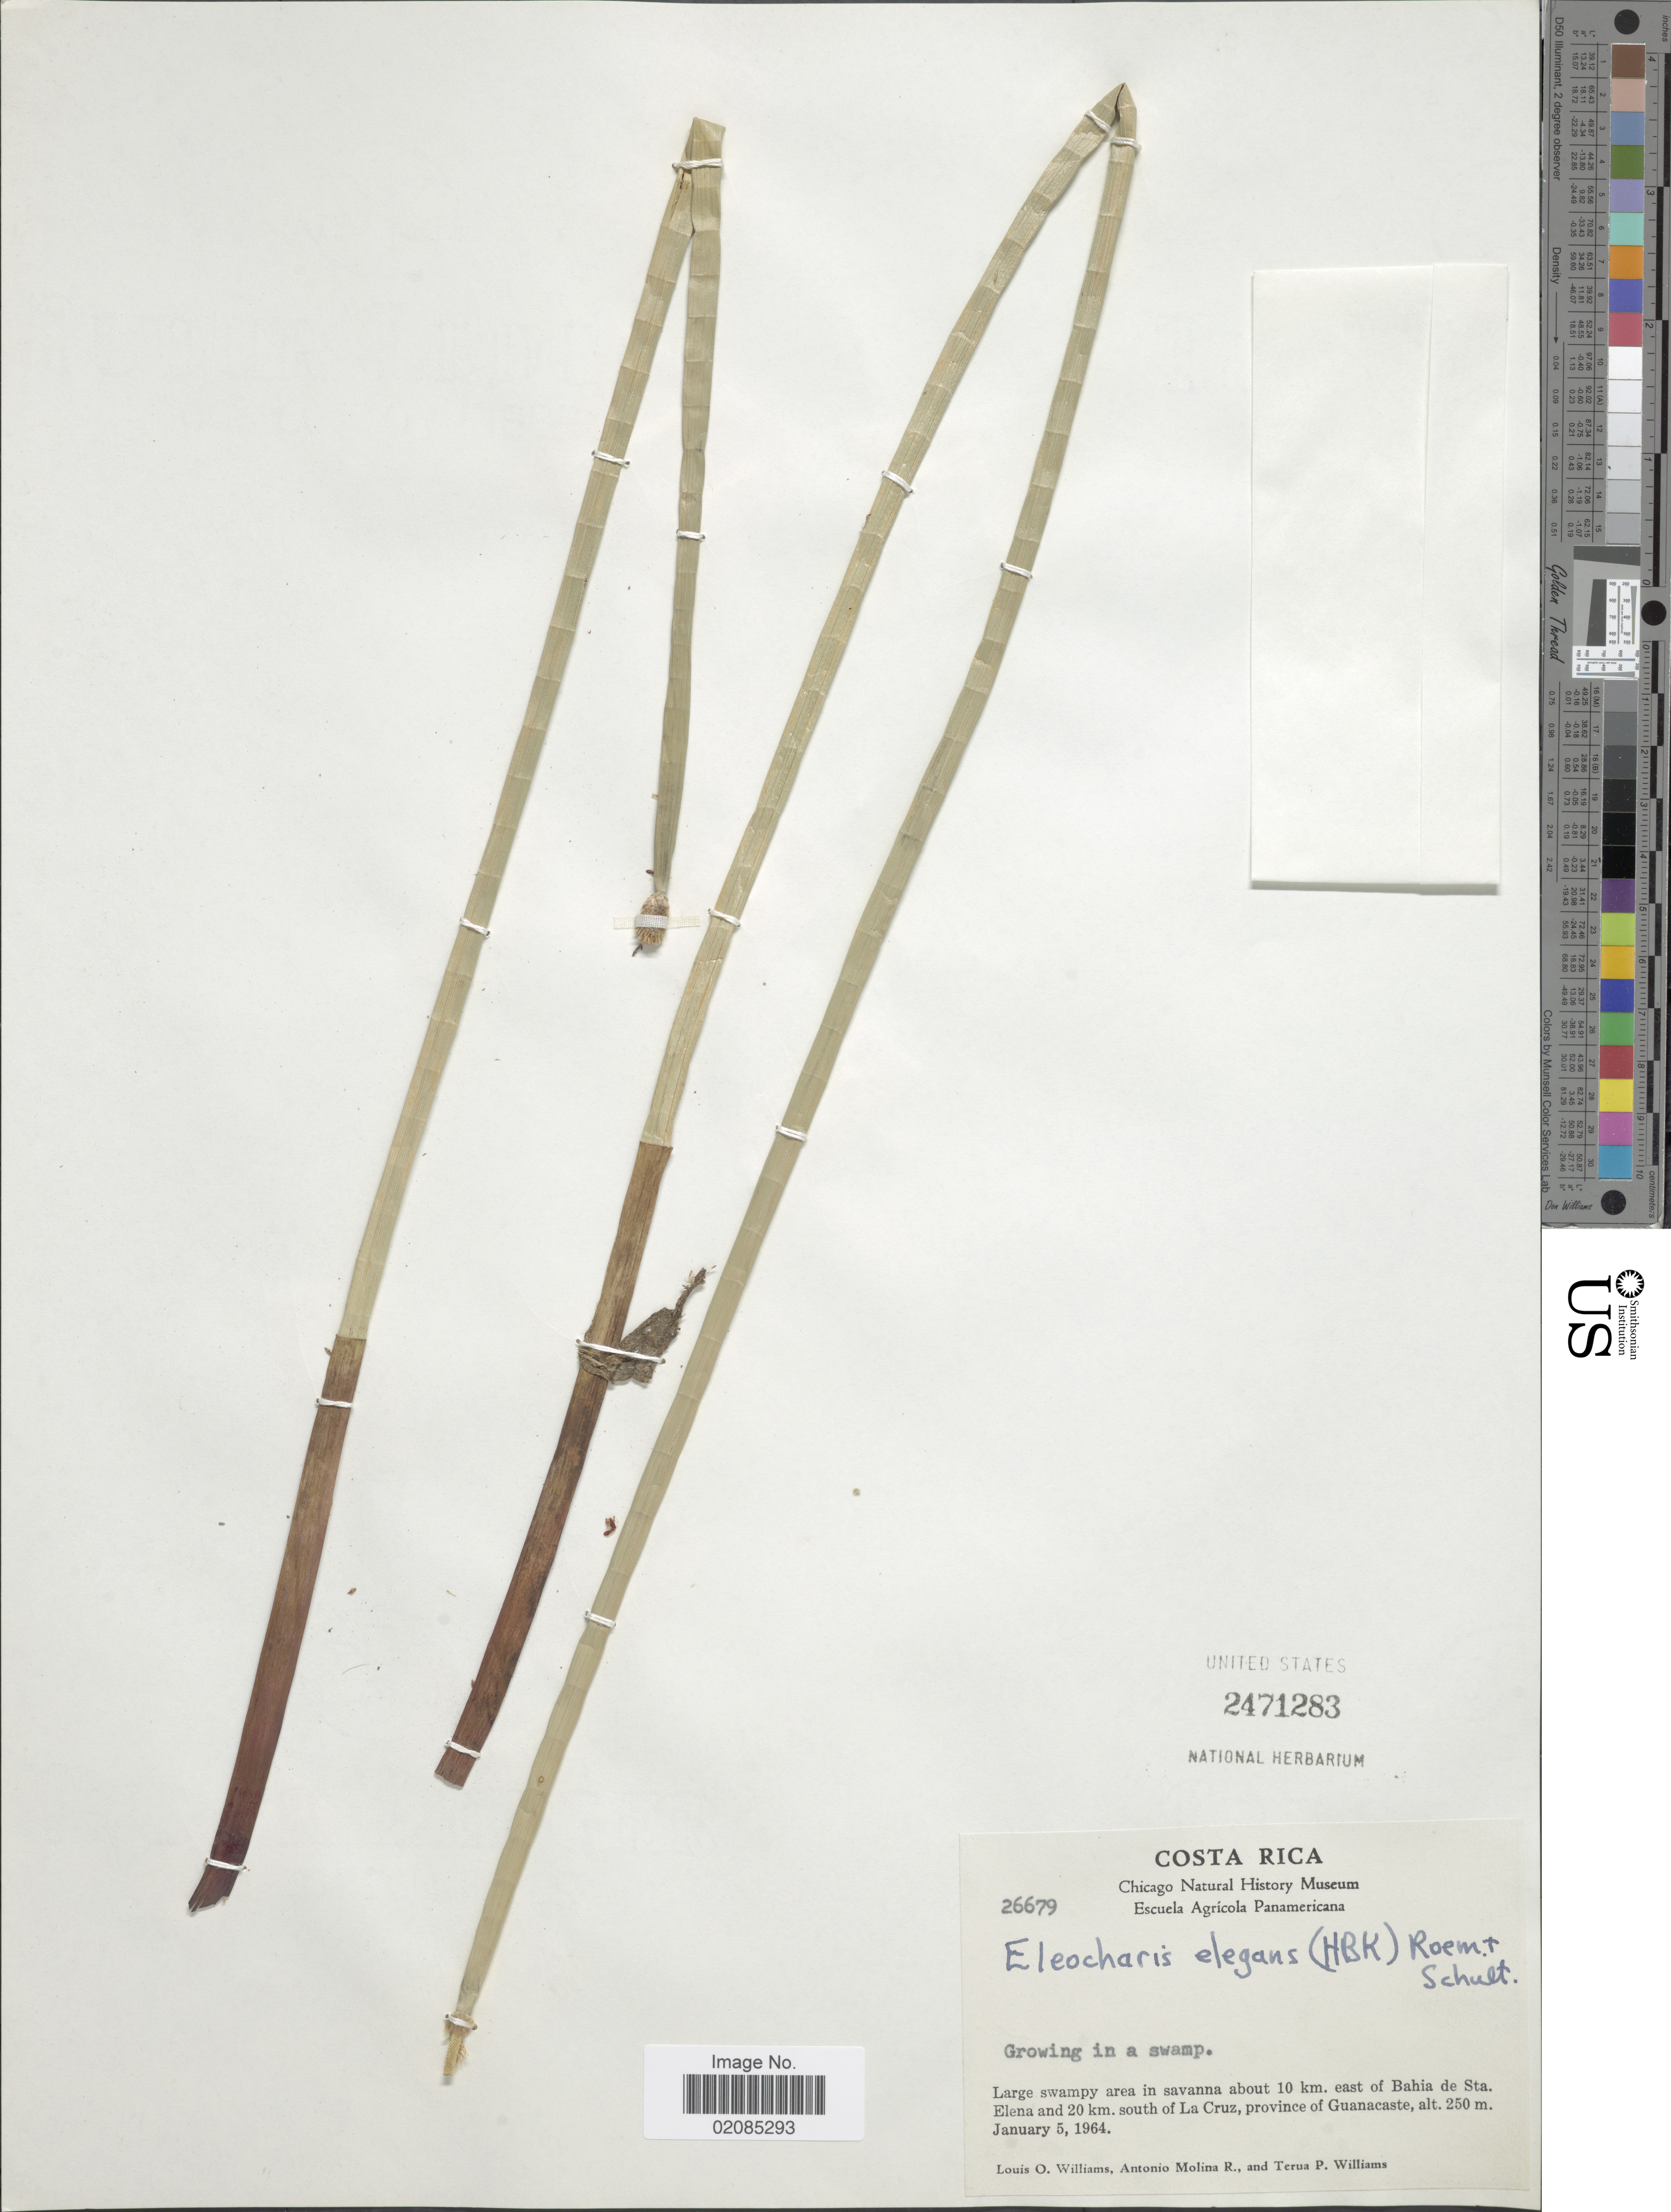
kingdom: Plantae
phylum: Tracheophyta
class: Liliopsida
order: Poales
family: Cyperaceae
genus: Eleocharis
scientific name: Eleocharis elegans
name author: (Kunth) Roem. & Schult.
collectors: L. O. Williams, A. Molina R. & T. P. Williams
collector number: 26679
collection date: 1964-01-05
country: Costa Rica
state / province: Guanacaste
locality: Large swampy area in savanna about 10 km. east of Bahia de Sta. Elena and 20 km. south of La Cruz, province of Guanacaste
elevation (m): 250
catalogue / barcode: US 2471283